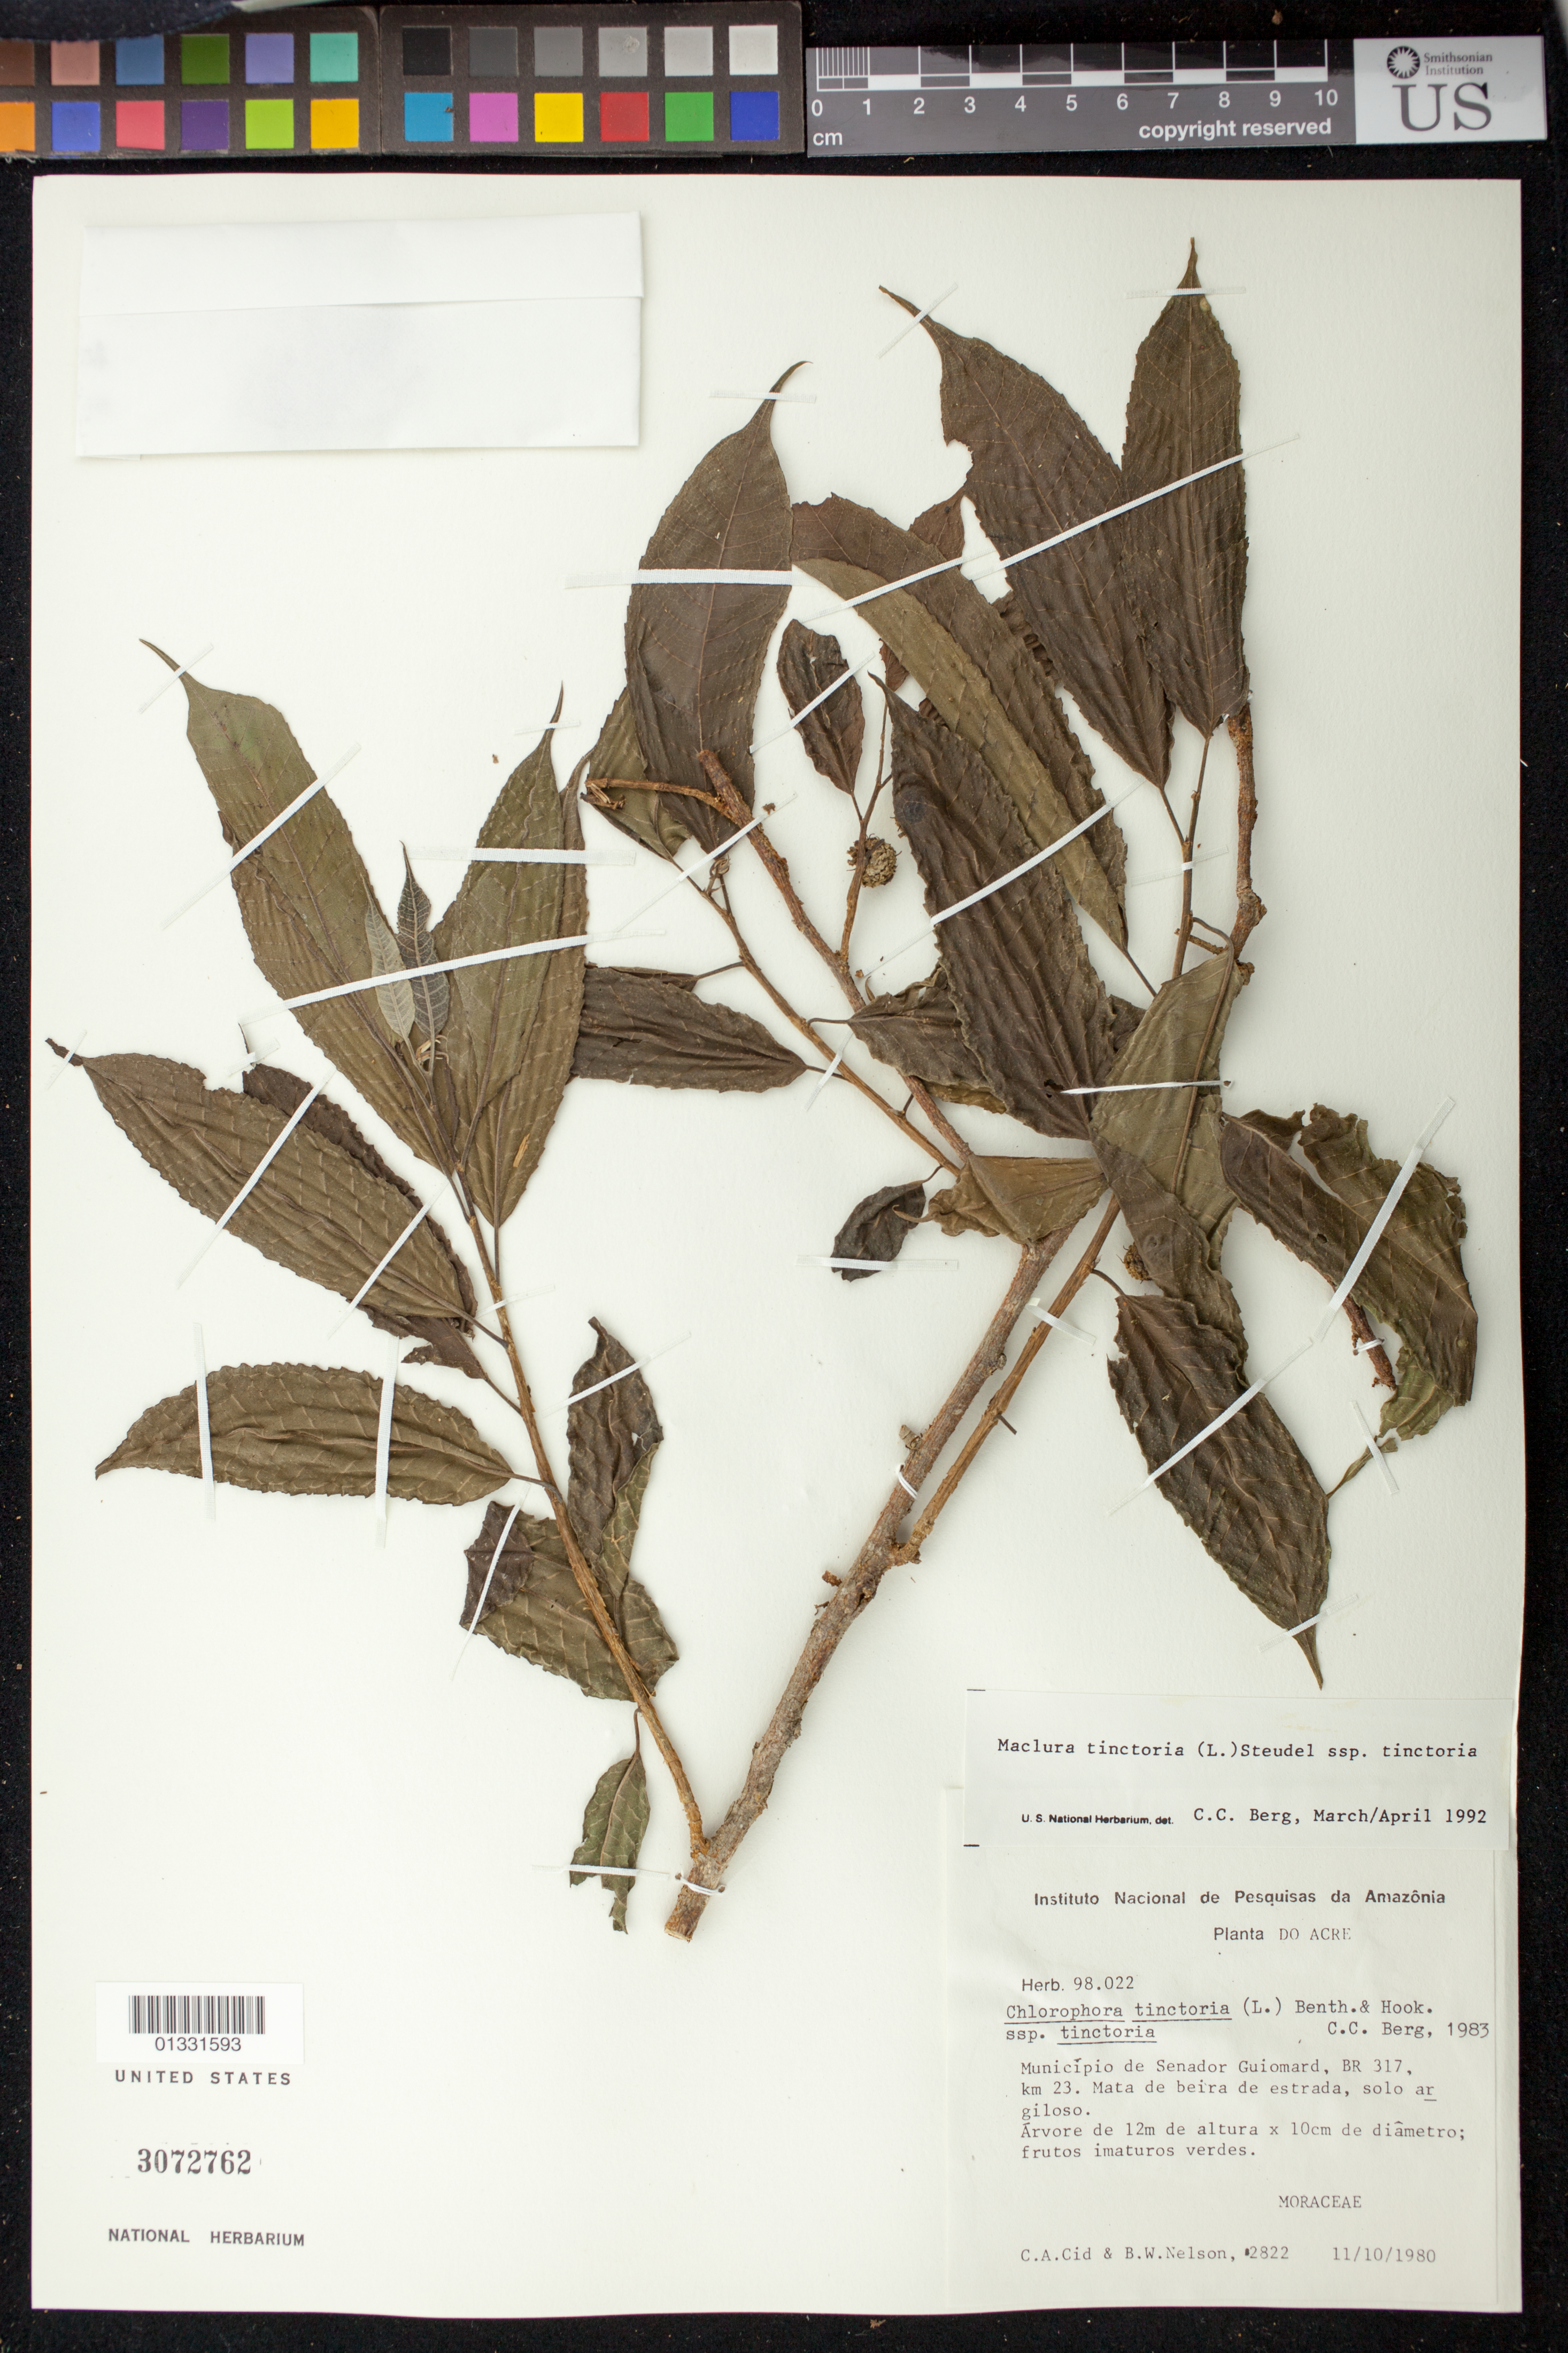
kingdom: Plantae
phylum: Tracheophyta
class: Magnoliopsida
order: Rosales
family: Moraceae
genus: Maclura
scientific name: Maclura tinctoria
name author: (L.) D. Don ex Steud.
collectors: C. A. Cid Ferreira & B. W. Nelson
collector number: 2822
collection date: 1980-10-11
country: Brazil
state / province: Acre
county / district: Rio Branco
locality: BR 317, km 23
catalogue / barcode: US 3072762